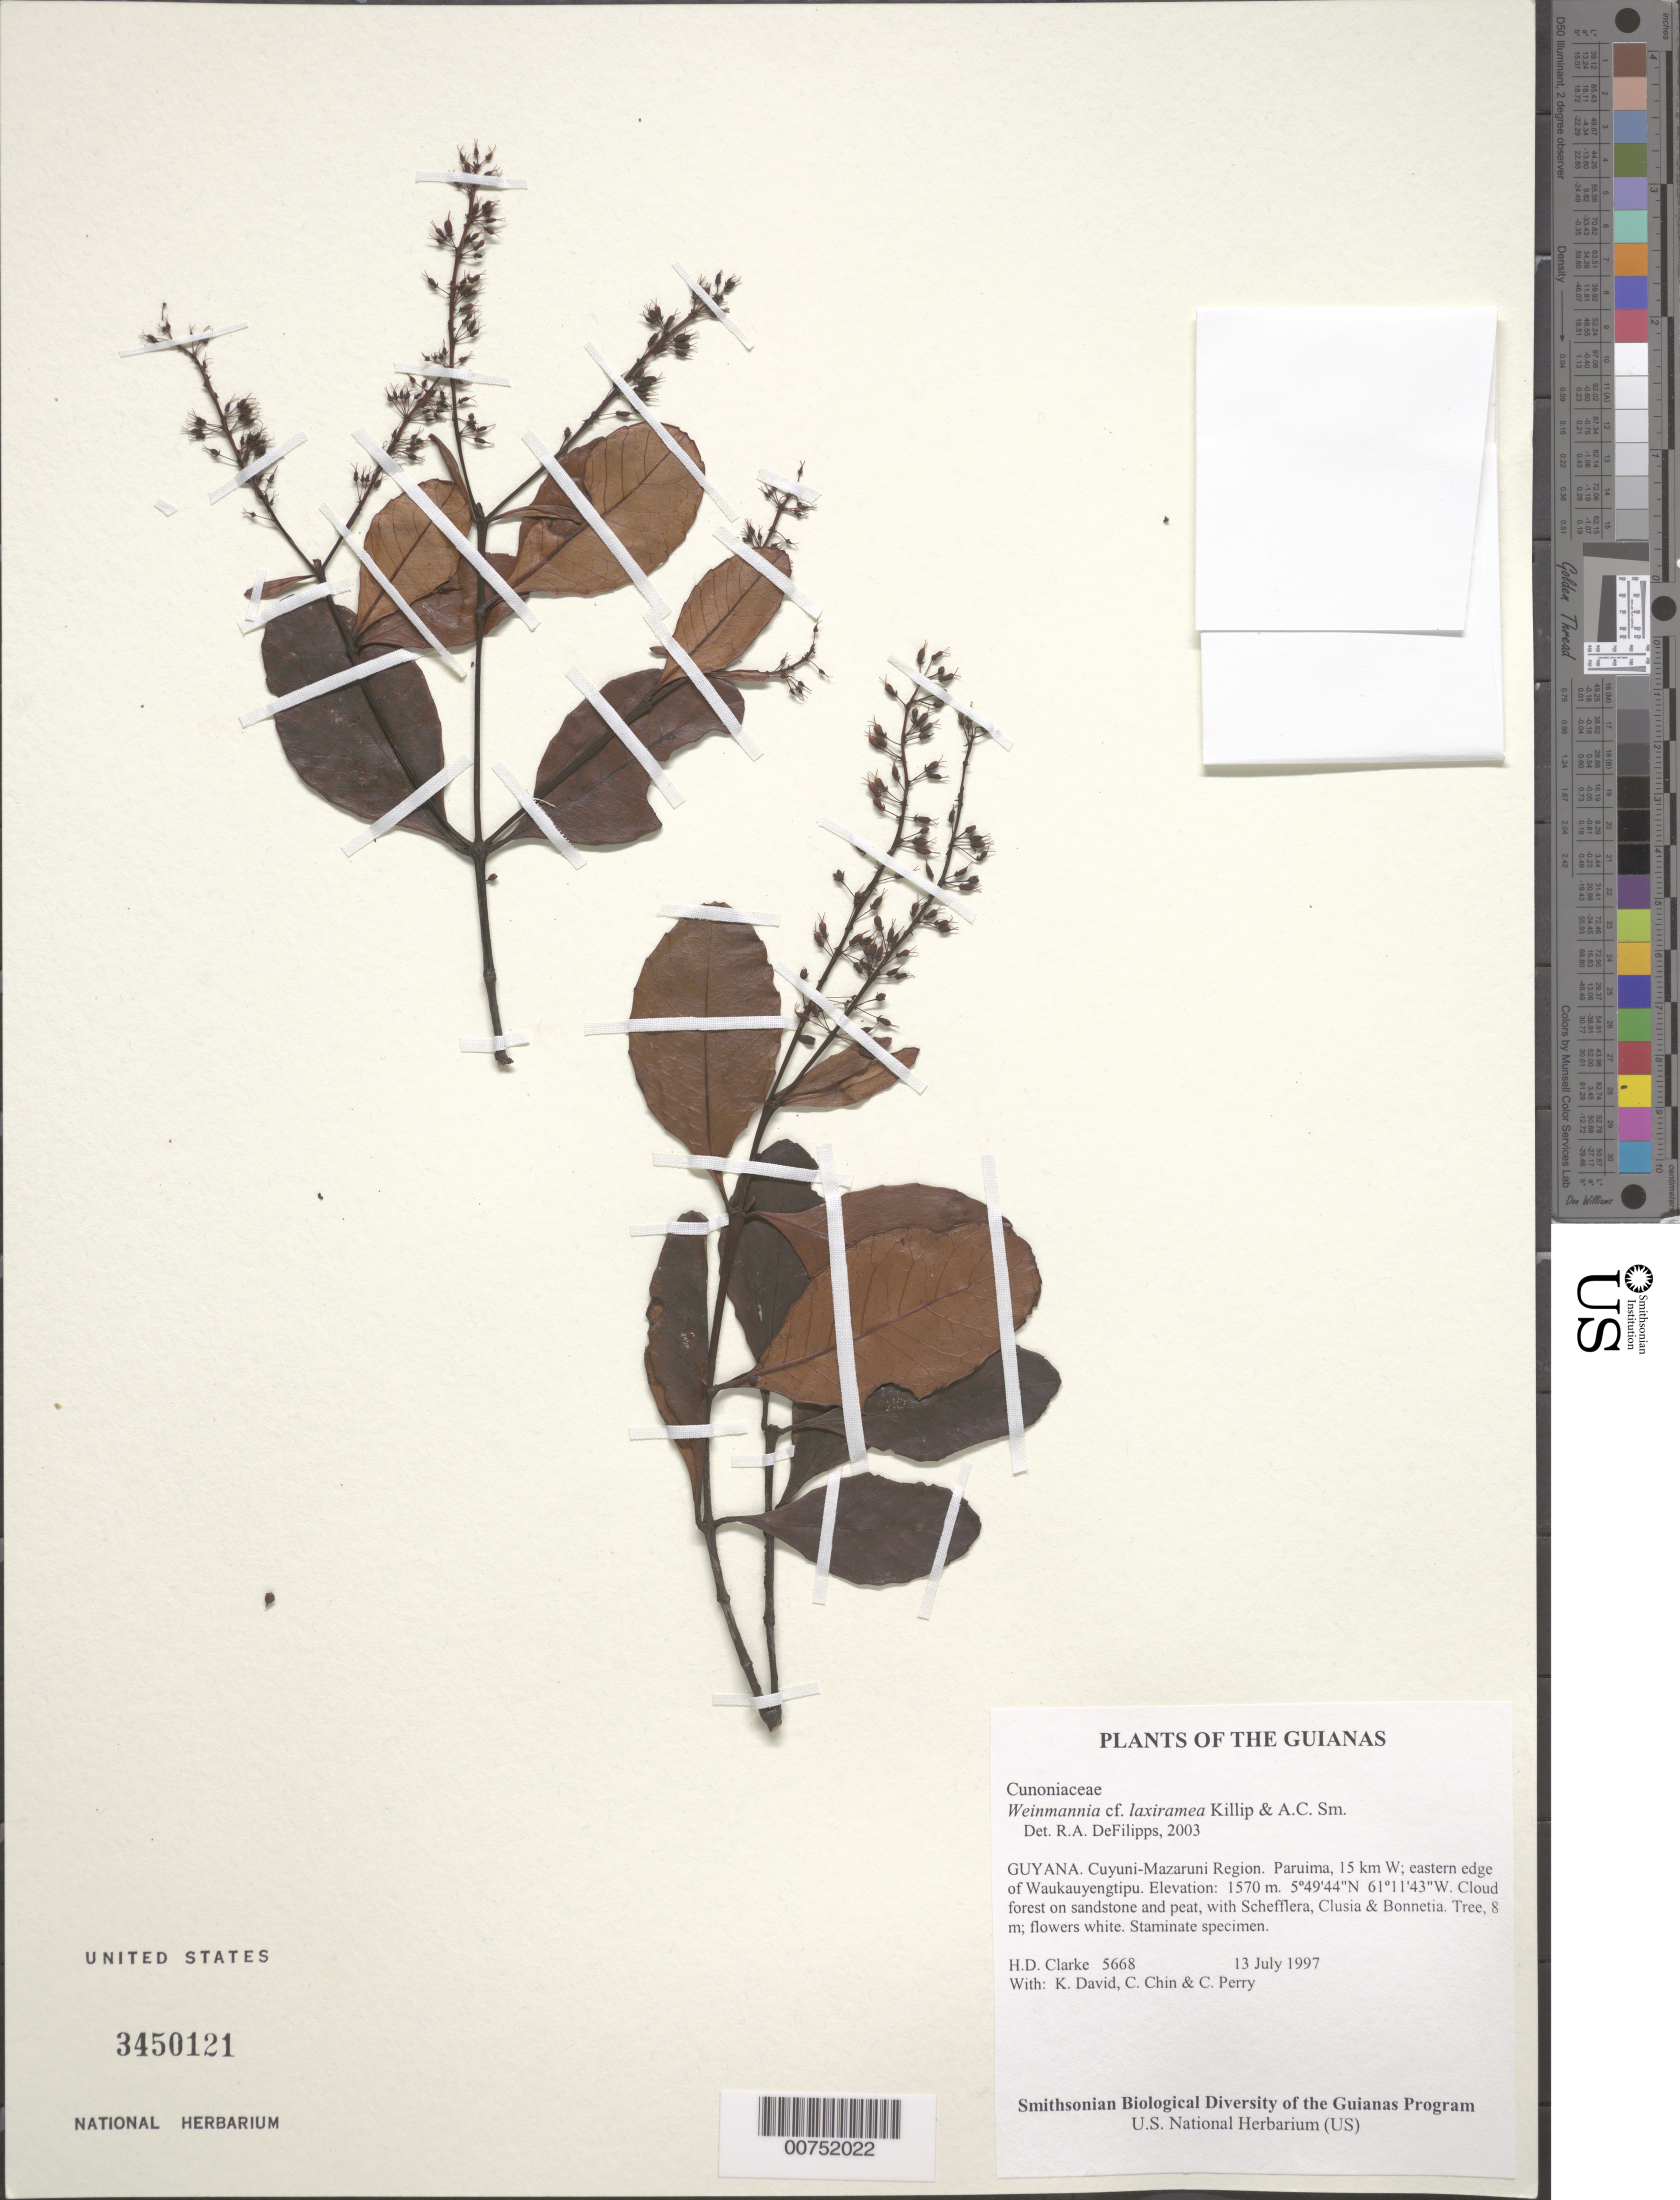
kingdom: Plantae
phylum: Tracheophyta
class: Magnoliopsida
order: Oxalidales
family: Cunoniaceae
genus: Weinmannia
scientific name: Weinmannia laxiramea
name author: Killip & A.C. Sm.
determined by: DeFilipps, R. A.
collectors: H. D. Clarke, K. David, C. Chin & C. Perry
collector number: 5668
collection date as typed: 13 July 1997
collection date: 1997-07-13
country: Guyana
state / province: Cuyuni-Mazaruni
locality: Paruima, 15 km W; eastern edge of Waukauyengtipu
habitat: Cloud forest on sandstone and peat, with Schefflera, Clusia & Bonnetia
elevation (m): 1570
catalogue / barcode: US 3450121